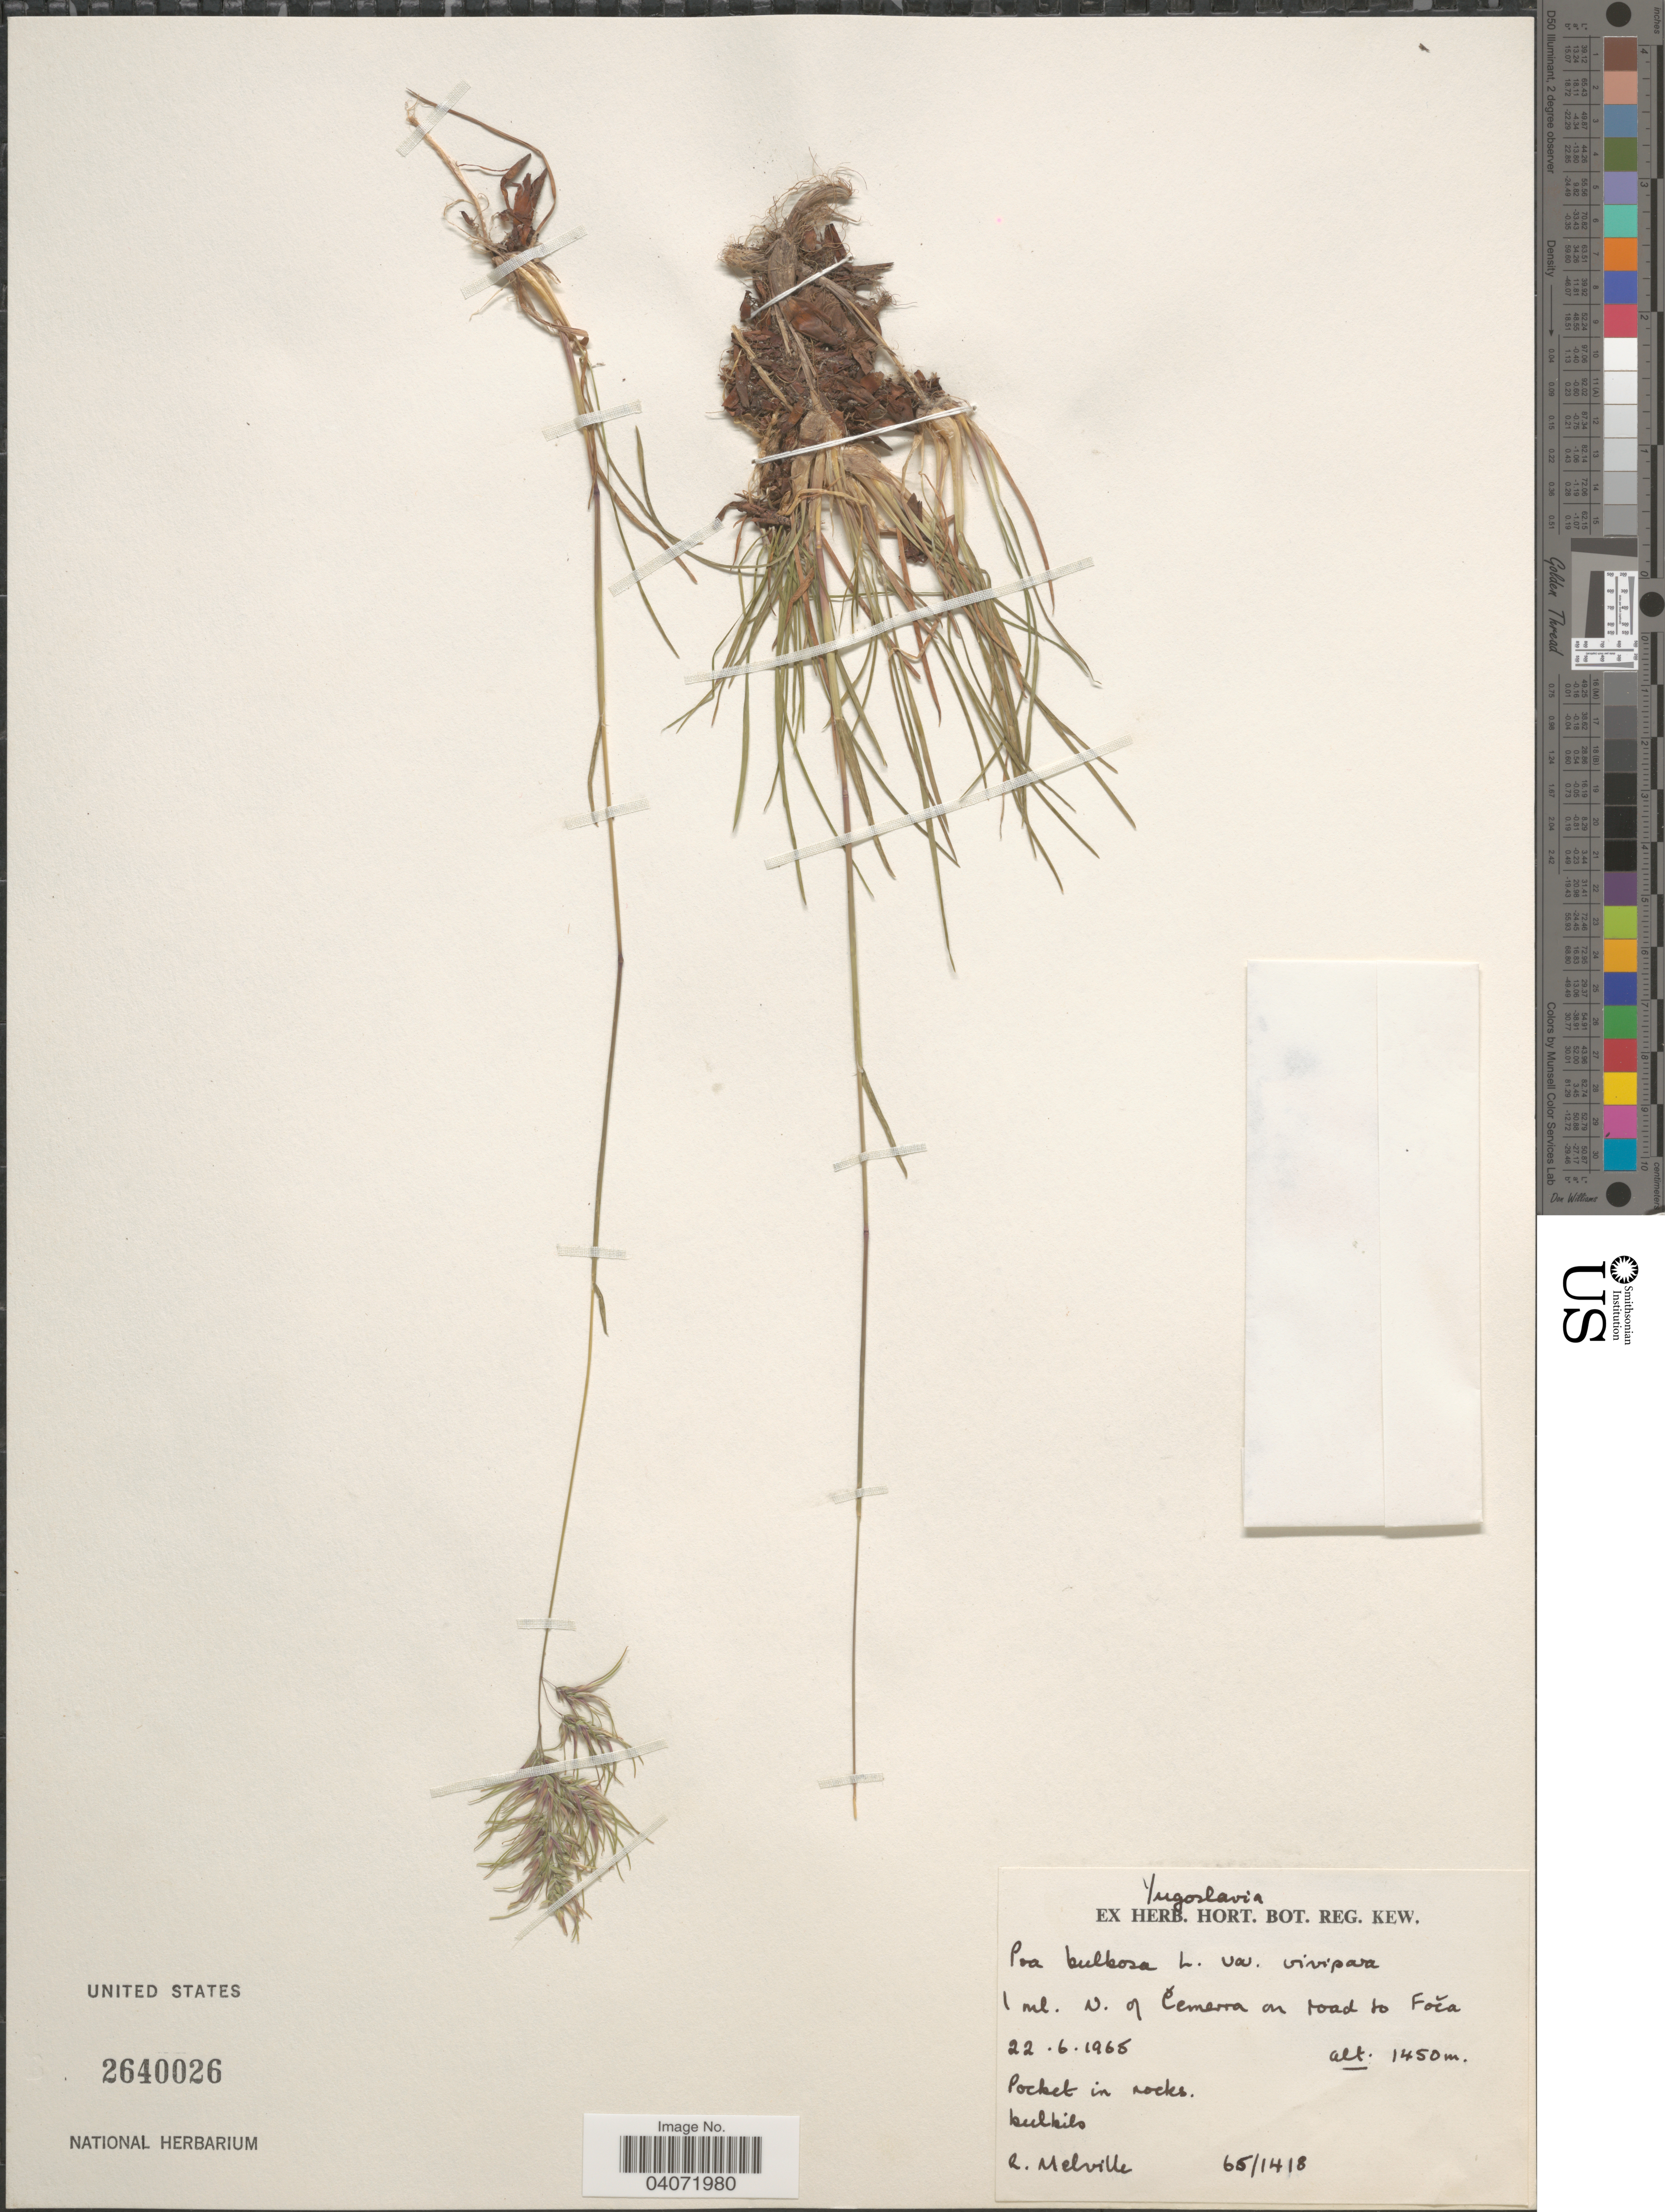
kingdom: Plantae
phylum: Tracheophyta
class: Liliopsida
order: Poales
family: Poaceae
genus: Poa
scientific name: Poa bulbosa subsp. bulbosa var. vivipara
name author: Koeler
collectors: R. Melville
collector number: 65/1418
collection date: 1965-06-22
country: Bosnia and Herzegovina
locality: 1 ml. N. of Čemerra on road to Foča.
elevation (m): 1450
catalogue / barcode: US 2640026